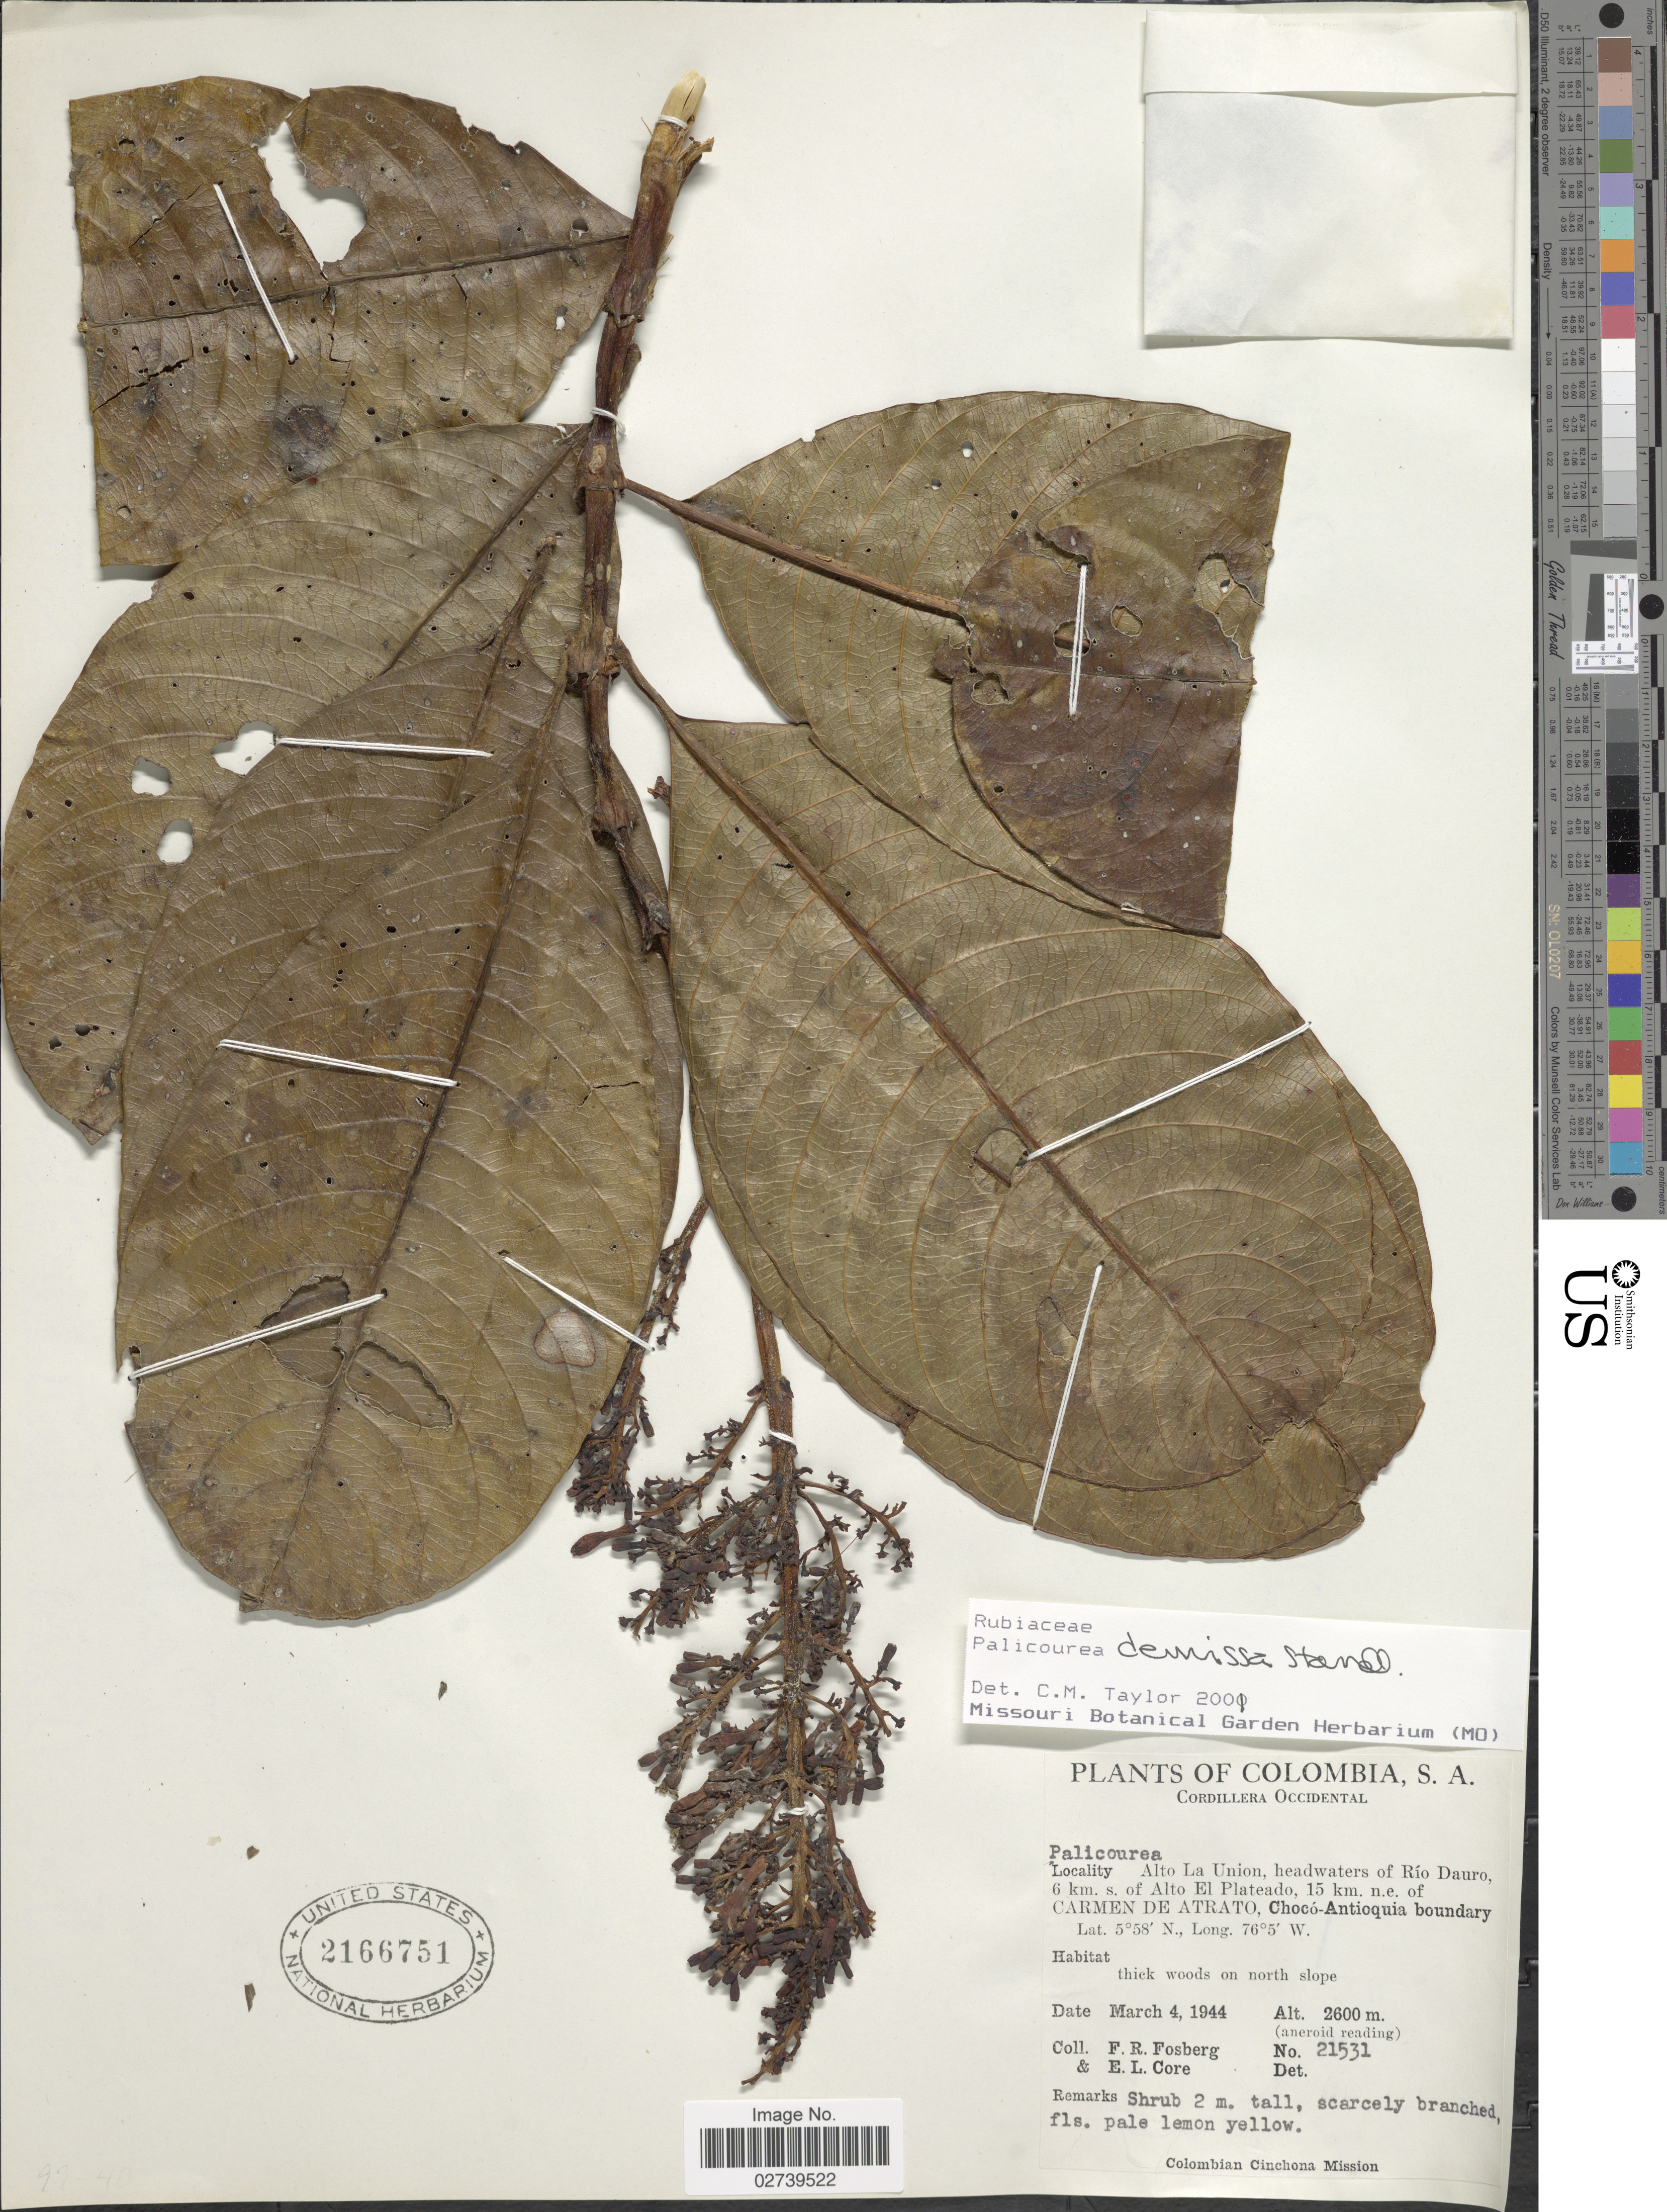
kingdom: Plantae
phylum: Tracheophyta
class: Magnoliopsida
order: Gentianales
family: Rubiaceae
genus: Palicourea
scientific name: Palicourea demissa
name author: Standl.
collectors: F. R. Fosberg & E. L. Core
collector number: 21531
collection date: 1944-03-04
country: Colombia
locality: Cordillera Occidental, Alto La Union, headwaters of Rio Dauro, 6 km. s. of Alto Plateado, 15 km. n.e. of Carmen de Atrato, Choco-Antioquia boundary, thick woods on north slope.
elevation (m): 2600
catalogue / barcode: US 2166751